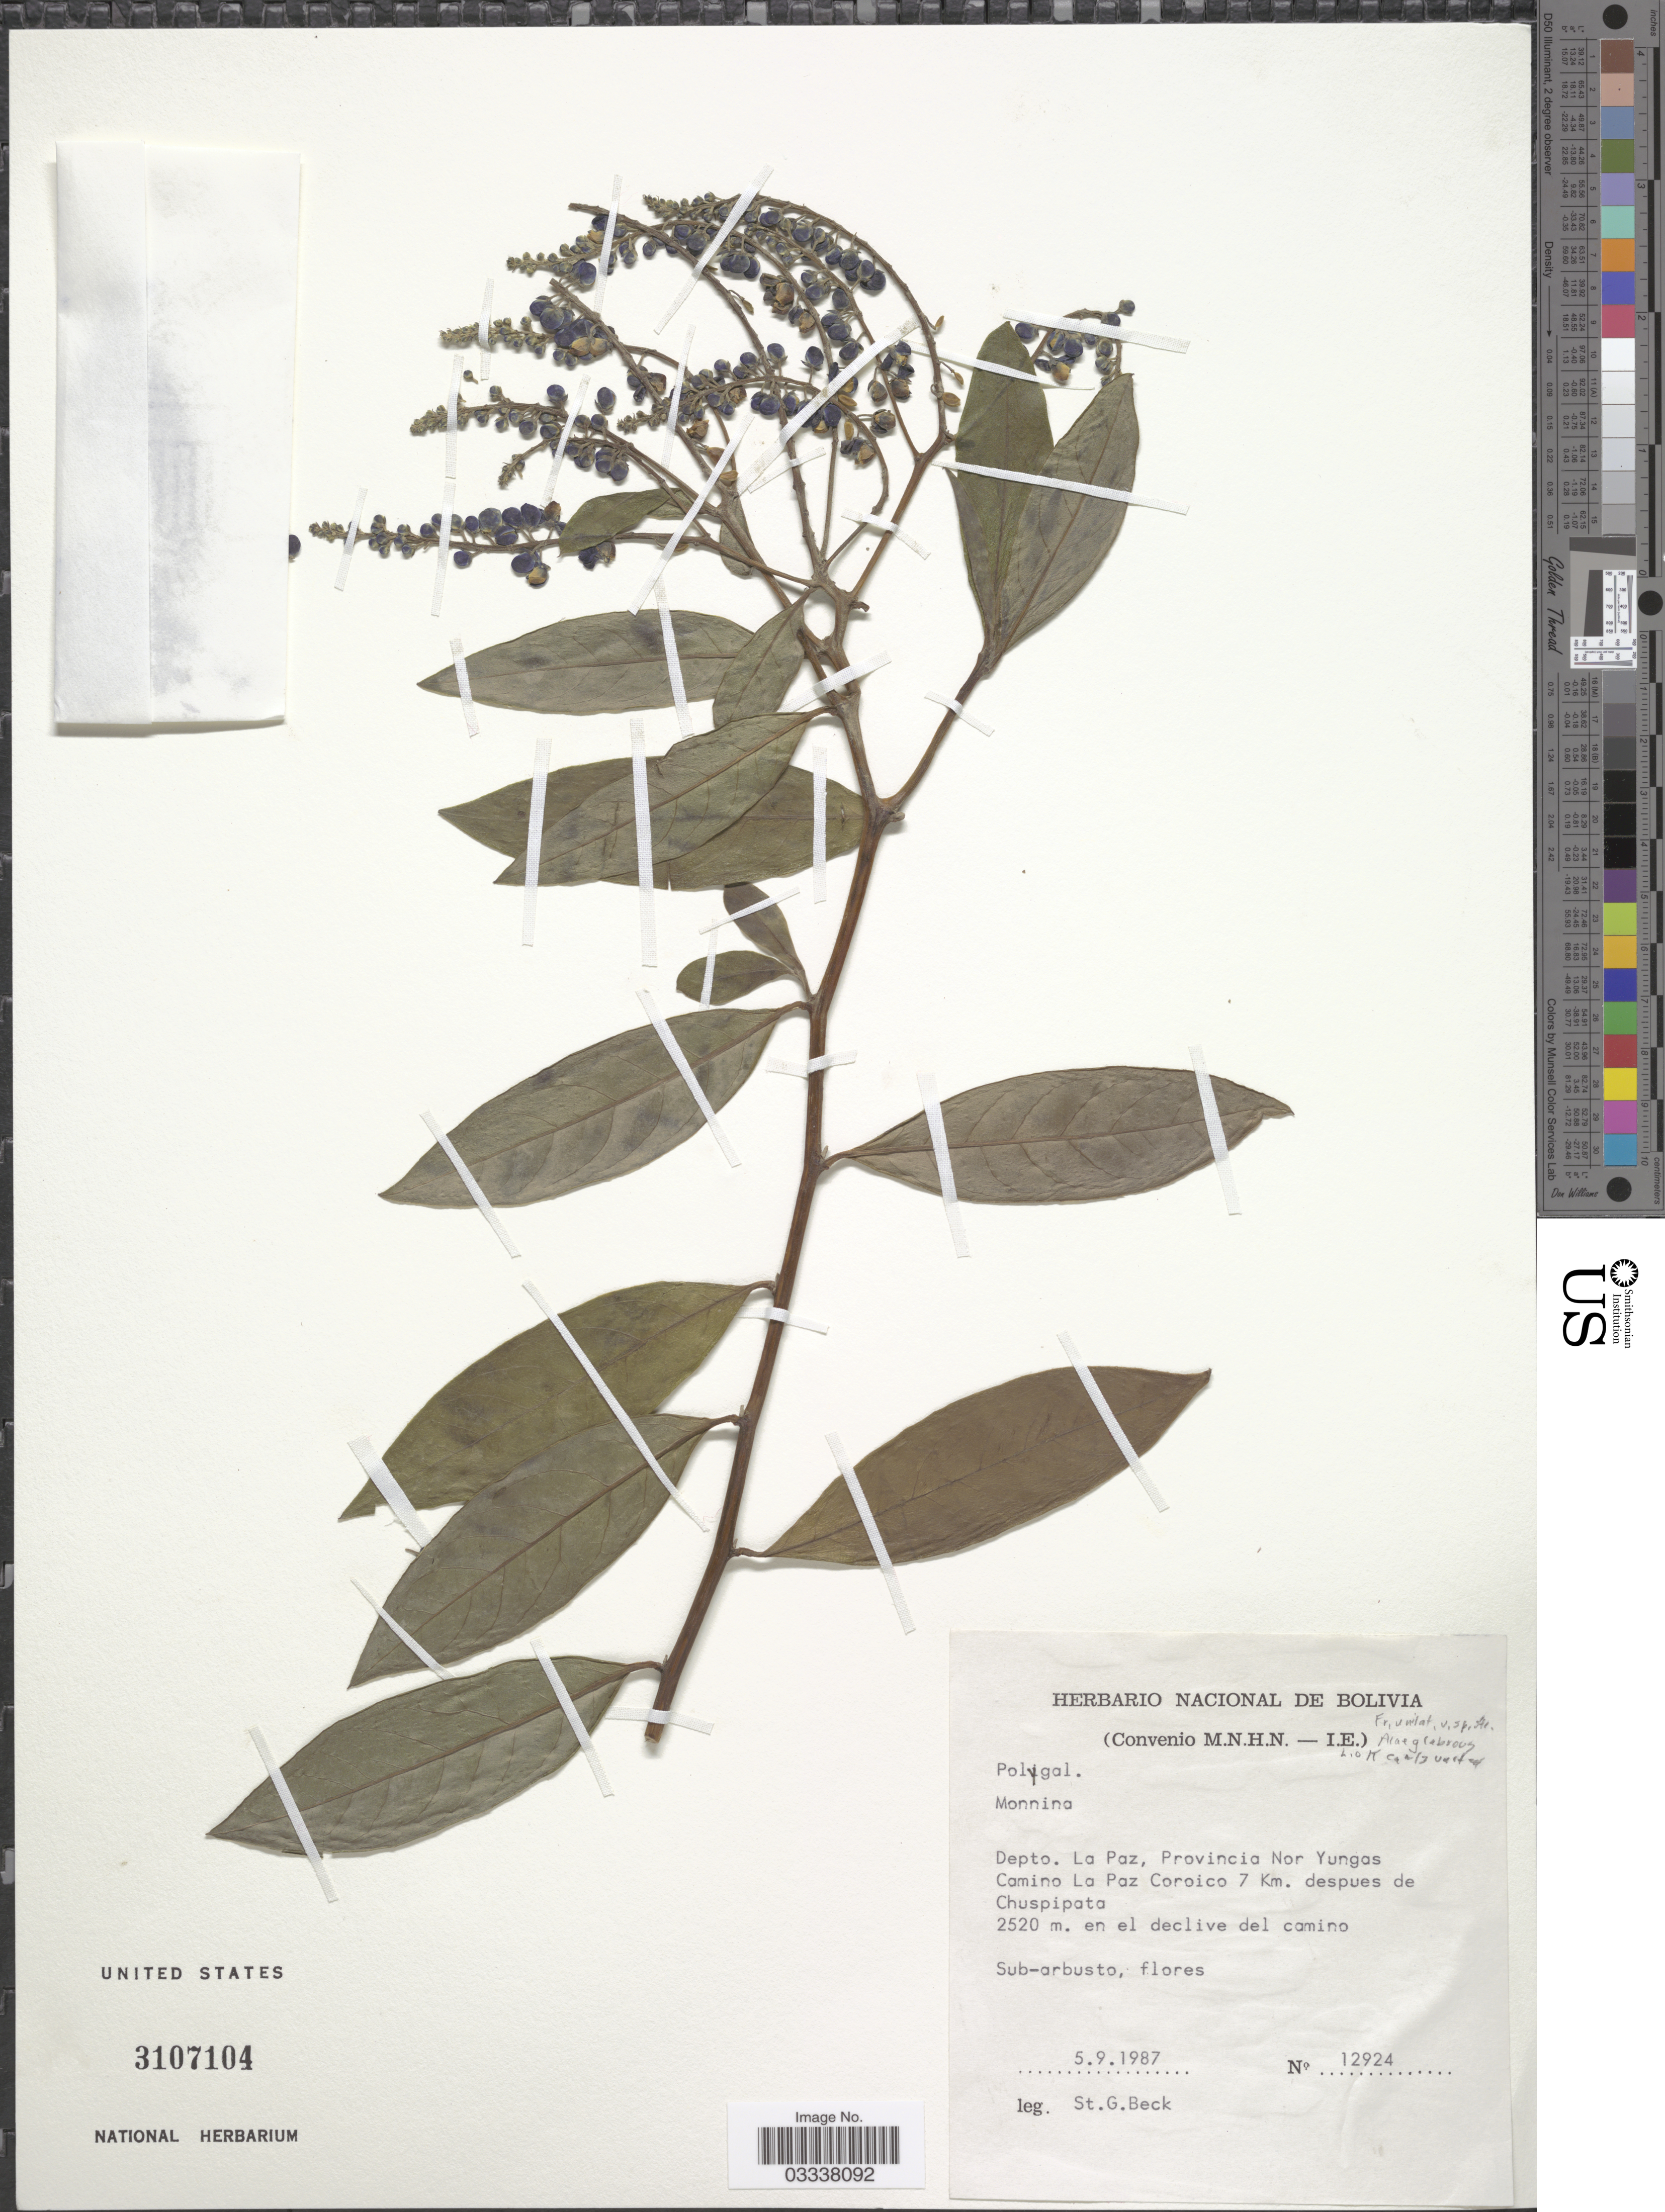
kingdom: Plantae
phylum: Tracheophyta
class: Magnoliopsida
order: Fabales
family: Polygalaceae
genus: Monnina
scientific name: Monnina sp.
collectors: S. G. Beck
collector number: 12924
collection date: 1987-09-05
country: Bolivia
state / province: La Paz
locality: Depto. La Paz, Provincia Nor Yungas Camino La Paz Coroico 7 Km. despues de Chuspipata.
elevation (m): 2520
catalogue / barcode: US 3107104